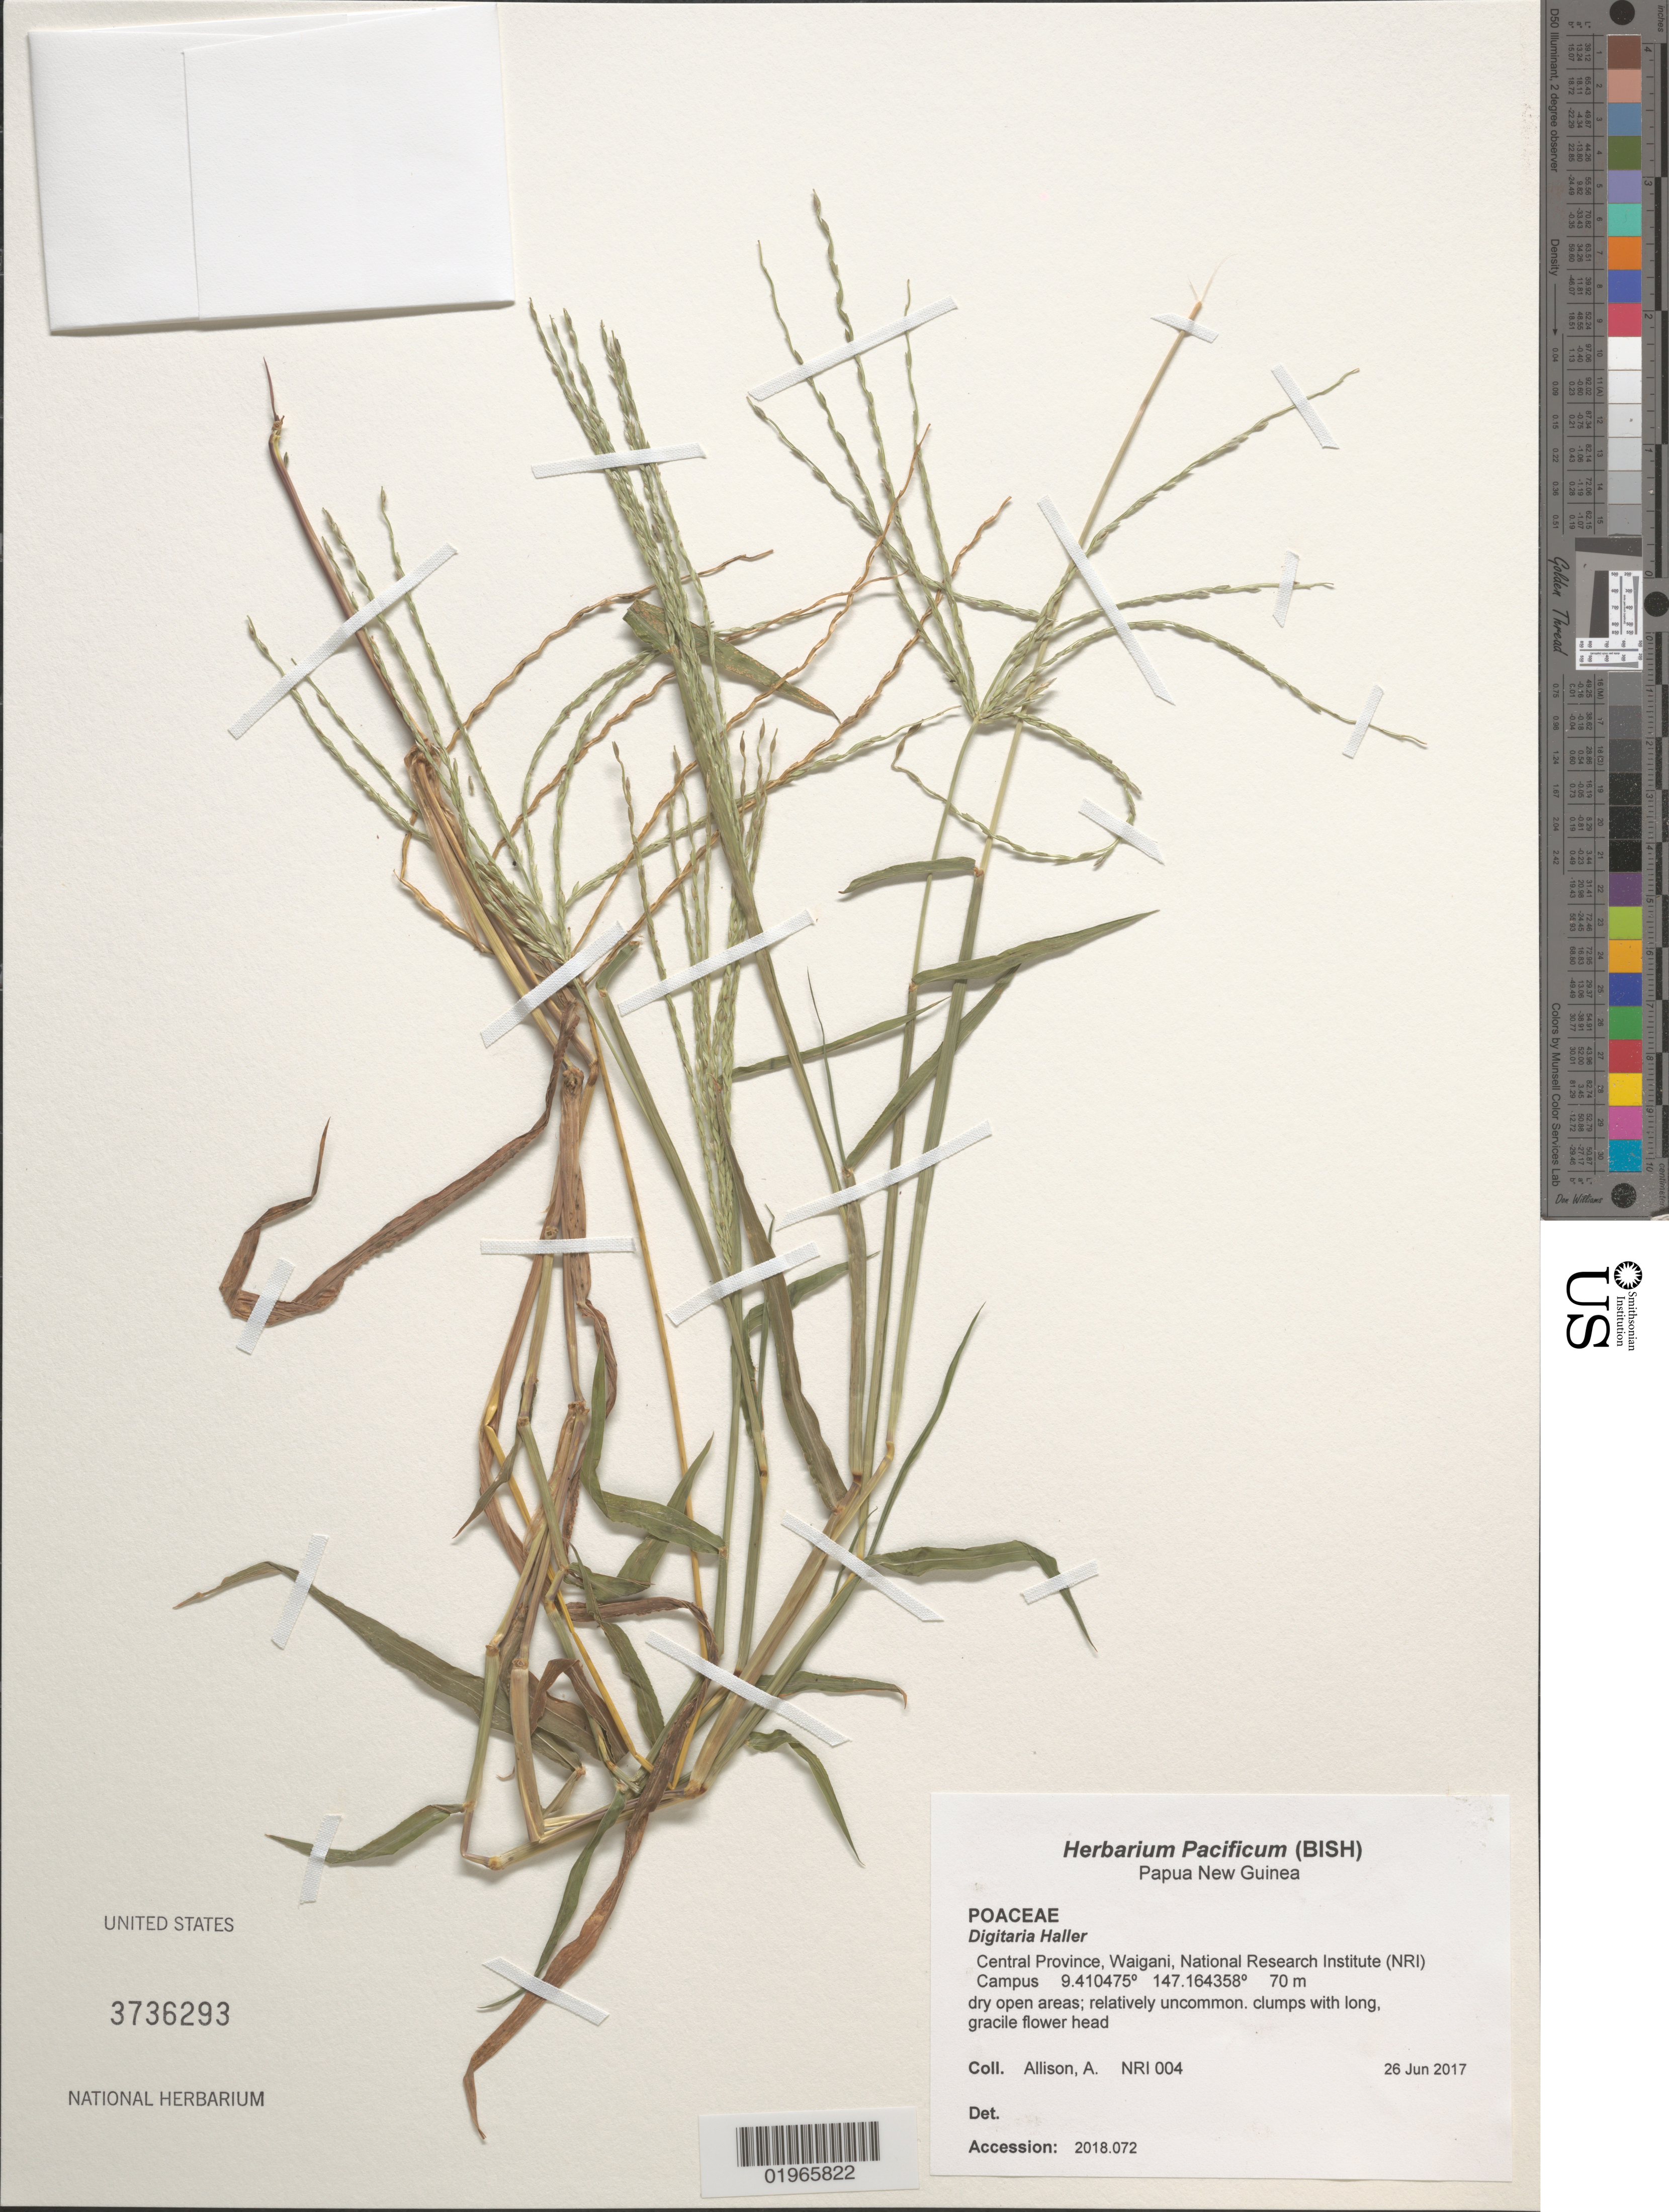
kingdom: Plantae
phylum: Tracheophyta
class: Liliopsida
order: Poales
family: Poaceae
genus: Digitaria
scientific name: Digitaria sp.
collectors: A. Allison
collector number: NRI 004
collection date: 2017-06-26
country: Papua New Guinea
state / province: Central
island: New Guinea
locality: Waigani, National Research Institute (NRI) Campus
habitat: Dry open areas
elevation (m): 70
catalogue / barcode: US 3736293